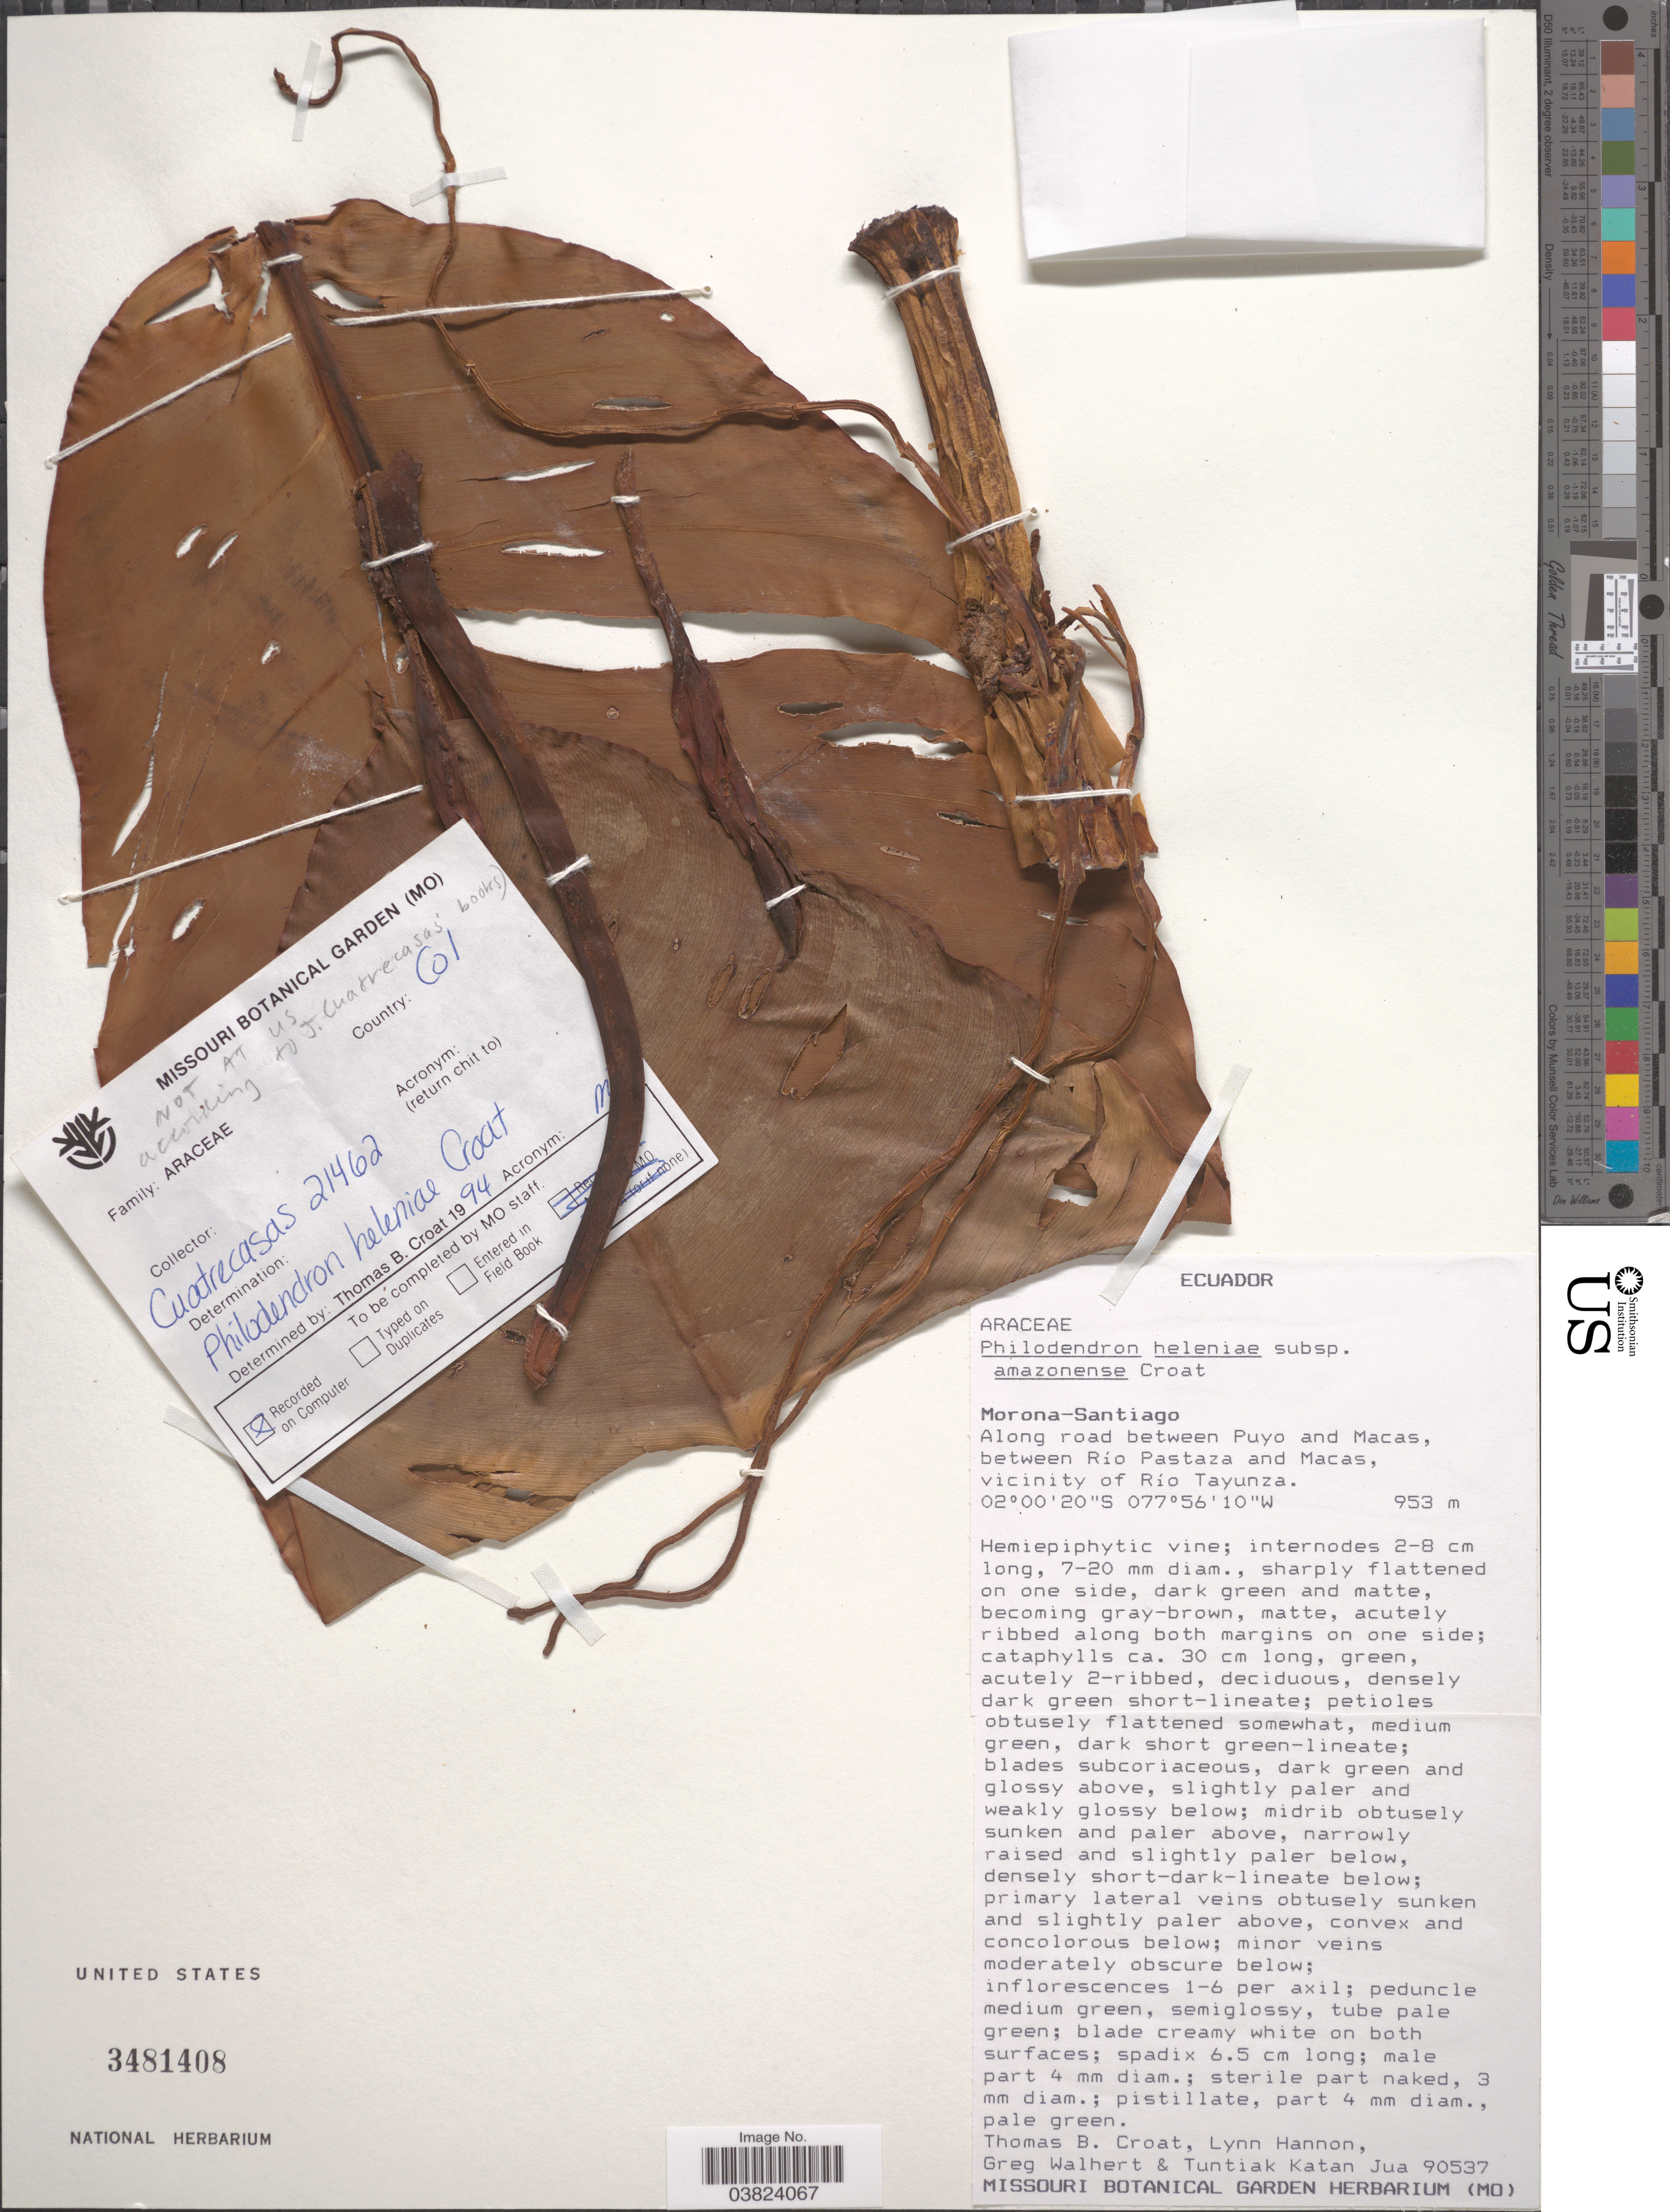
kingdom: Plantae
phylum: Tracheophyta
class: Liliopsida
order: Alismatales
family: Araceae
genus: Philodendron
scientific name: Philodendron heleniae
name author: Croat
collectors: T. B. Croat, L. Hannon, G. Walhert & T. Katan Jua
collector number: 90537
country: Ecuador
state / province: Morona-Santiago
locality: Along road between Puyo and Macas, between Río Pastaza and Macas. Vicinity of Río Tayunza.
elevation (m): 953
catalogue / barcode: US 3481408